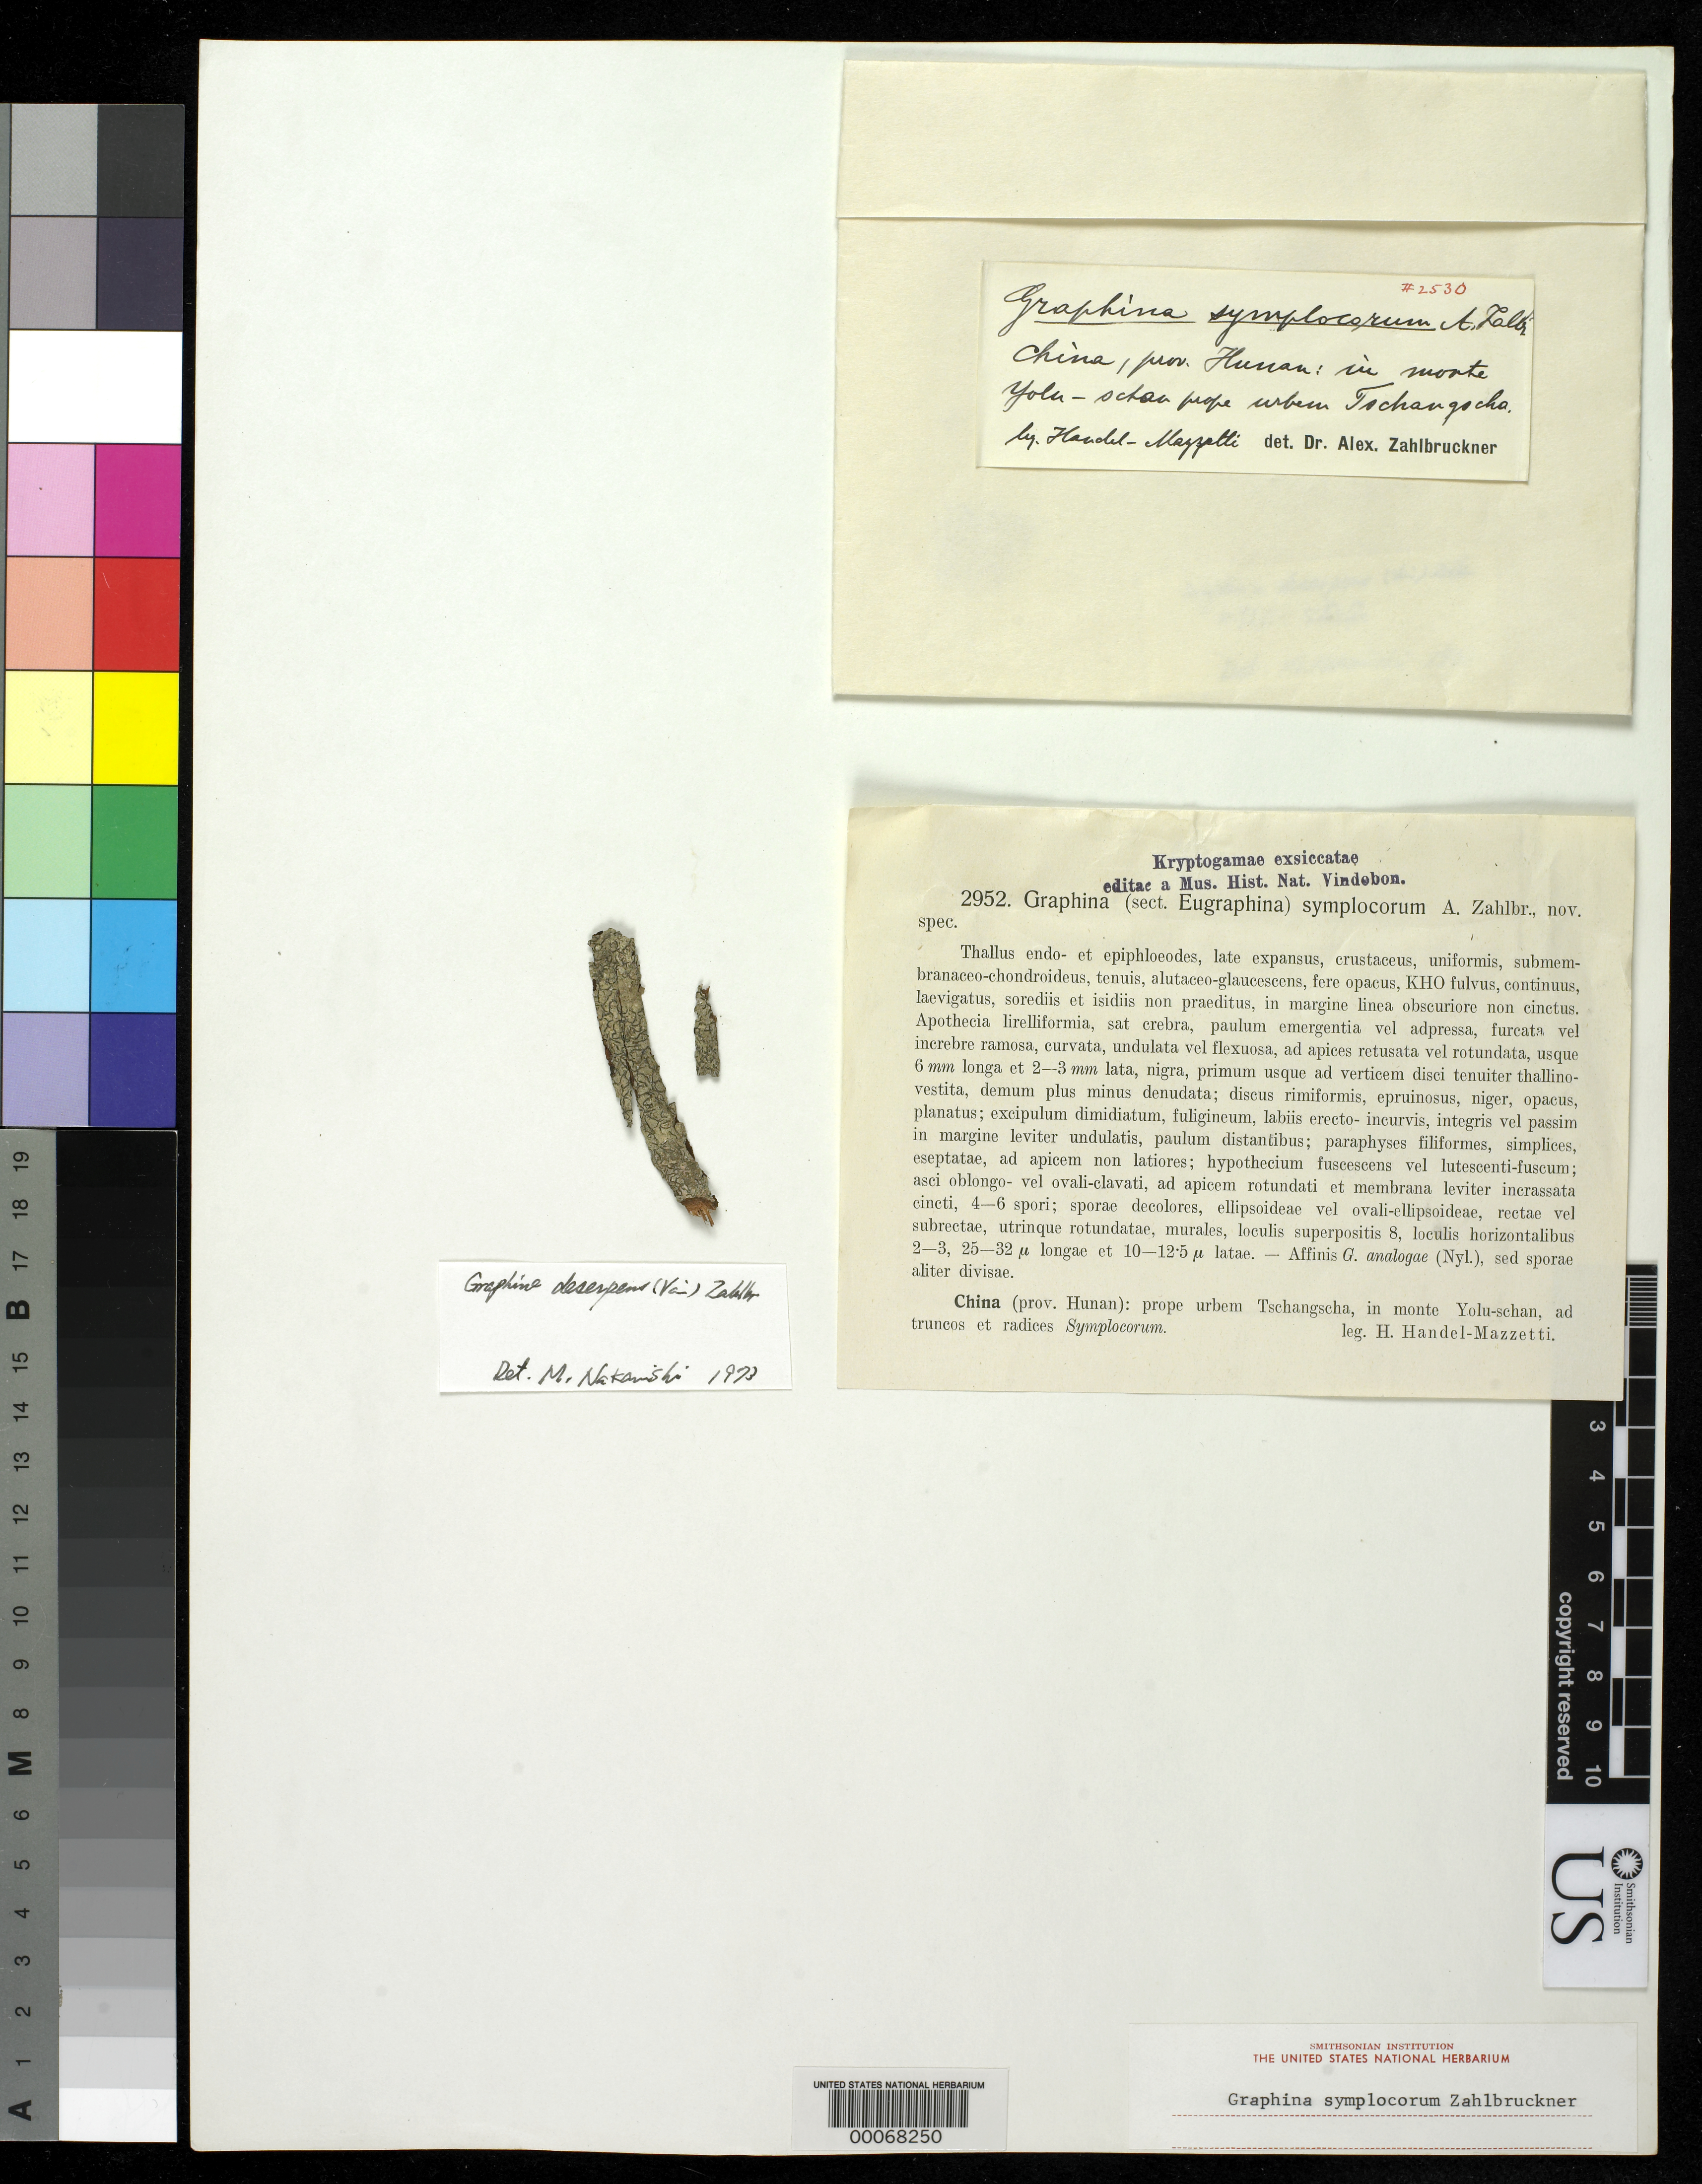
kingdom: Fungi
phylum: Ascomycota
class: Lecanoromycetes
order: Ostropales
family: Graphidaceae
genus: Graphina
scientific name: Graphina symplocorum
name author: Zahlbr.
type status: Isotype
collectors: H. Handel-Mazzetti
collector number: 2952 (Krypt. Exs.)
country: China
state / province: Hunan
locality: Prope urbem Tschangesha, in Monte Yolu-schan. [Near city of Tschangesha, in/on Yolu-schan Mountain(s).]